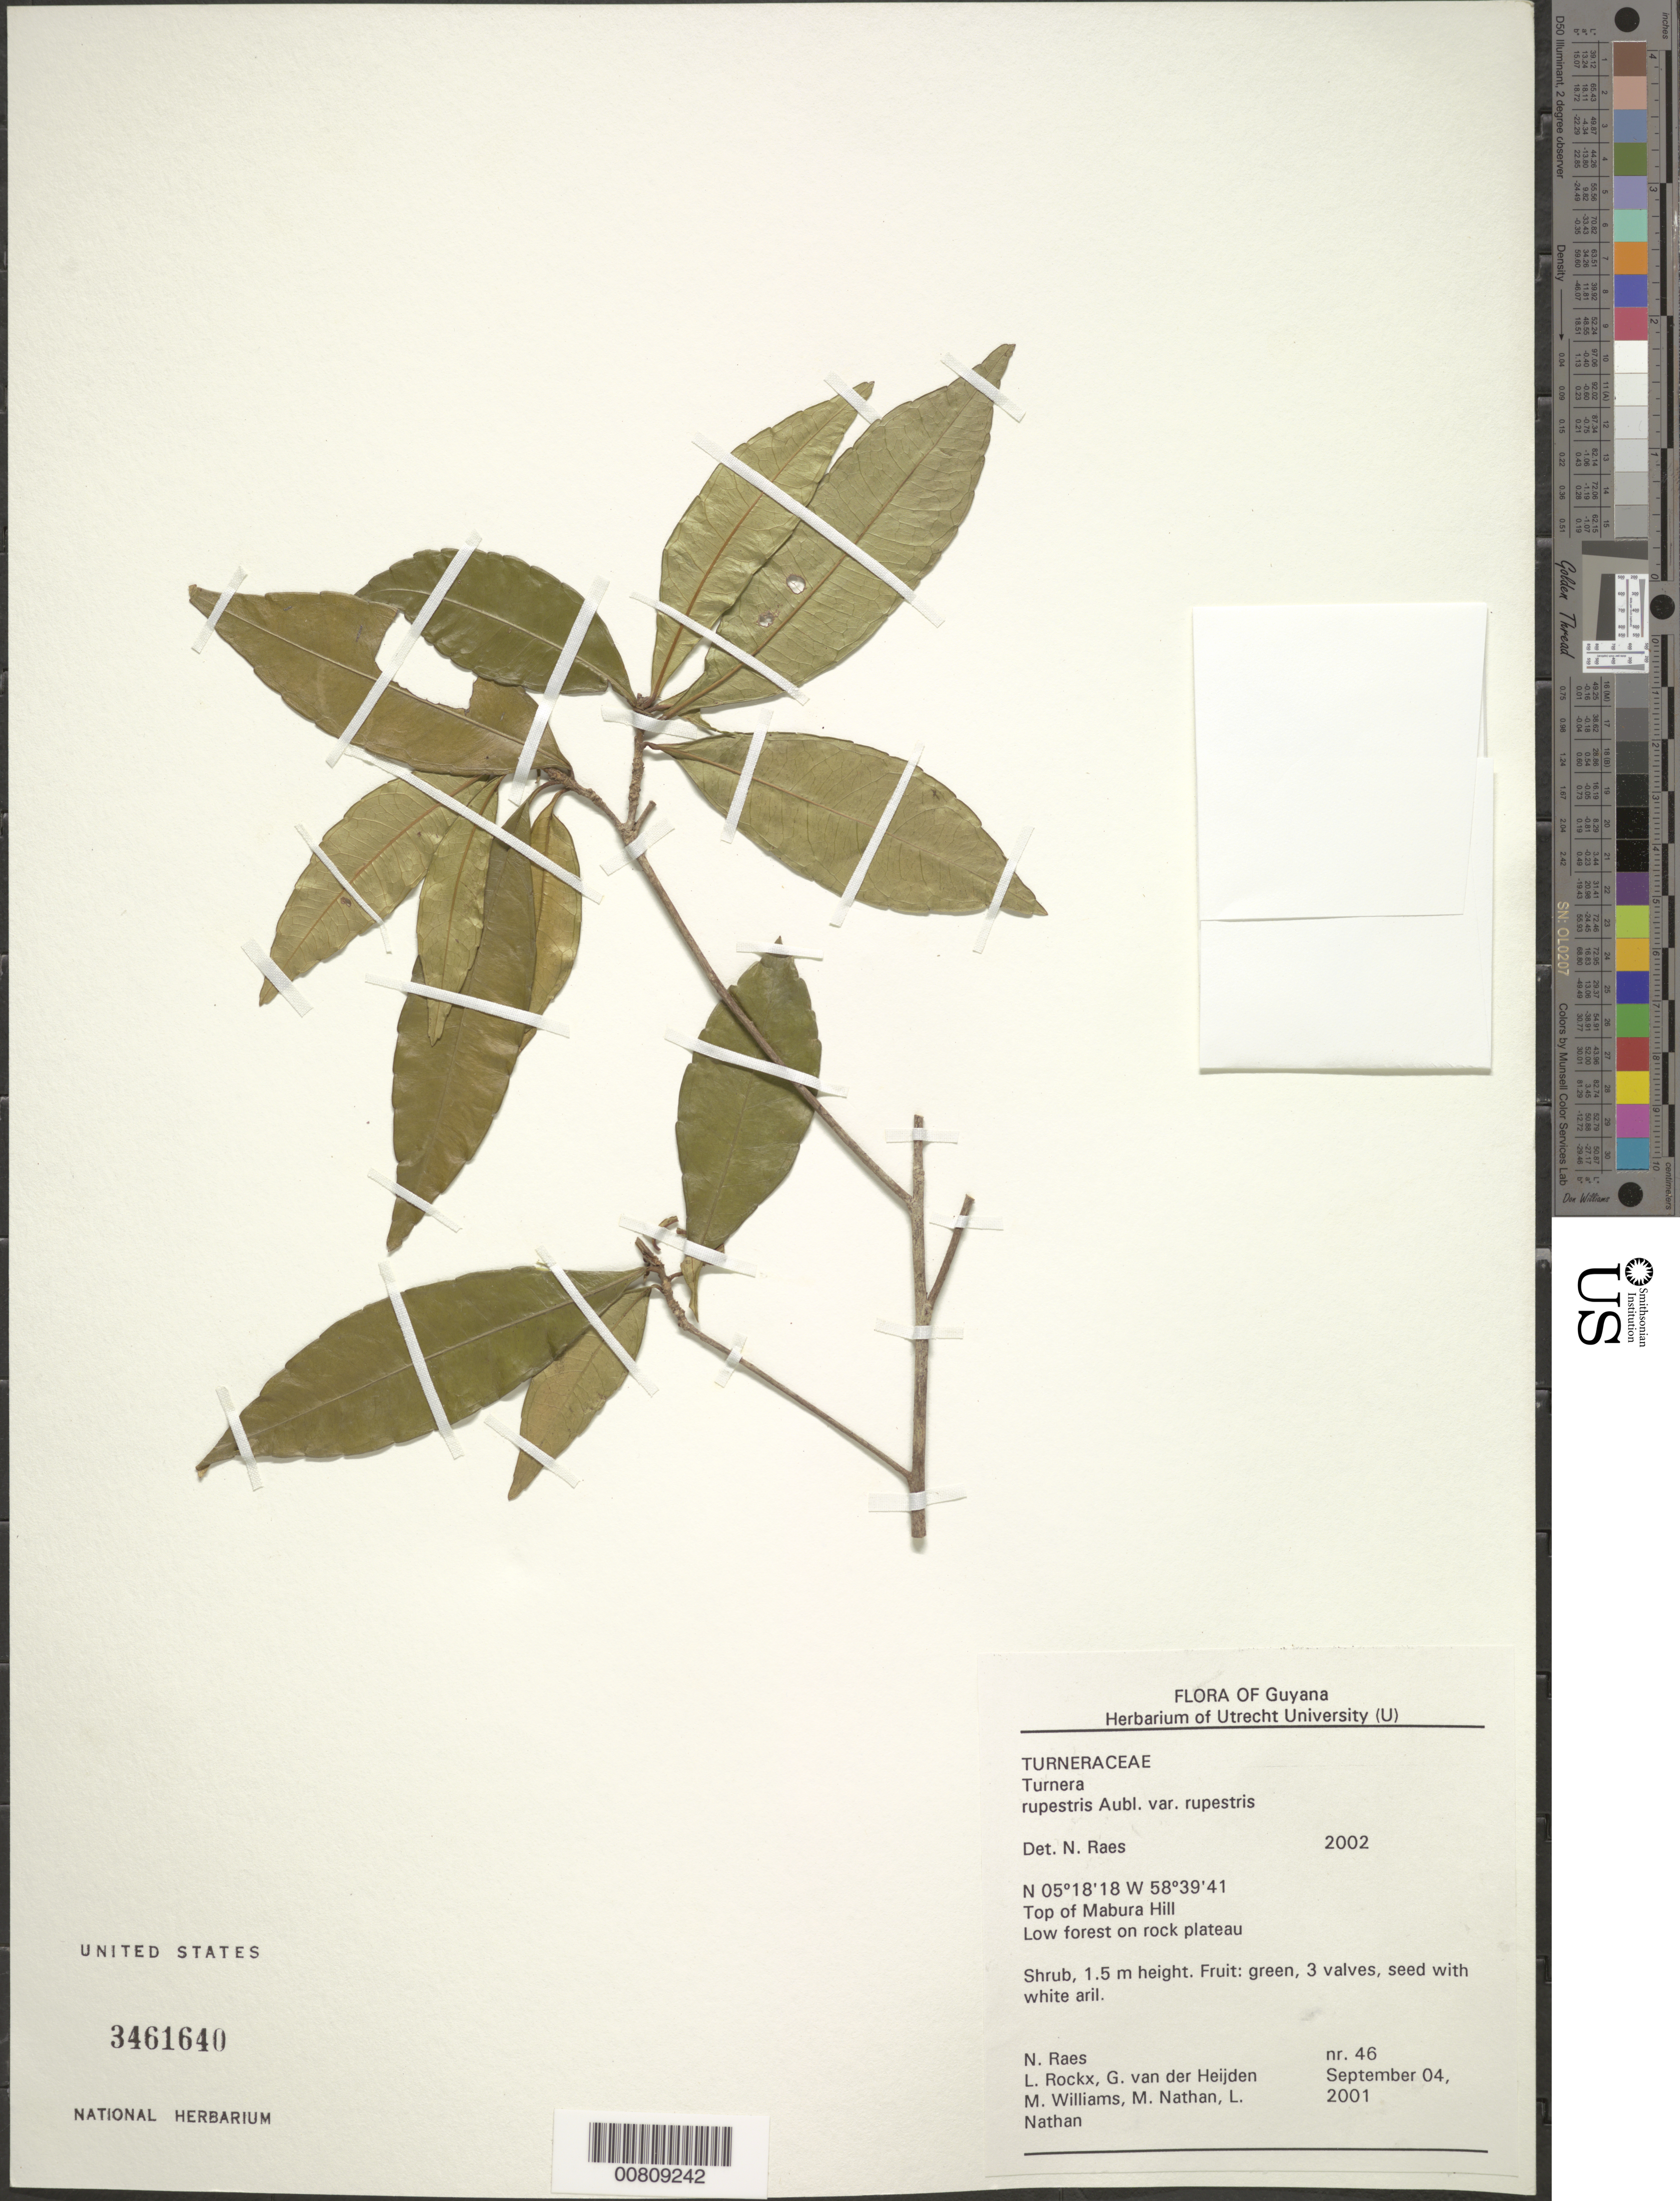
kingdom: Plantae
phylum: Tracheophyta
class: Magnoliopsida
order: Malpighiales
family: Turneraceae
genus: Turnera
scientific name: Turnera rupestris var. rupestris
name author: Aubl.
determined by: Raes, N.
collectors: N. Raes, L. Rockx, G. van der Heijden, M. Williams, M. Nathan & L. Nathan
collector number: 46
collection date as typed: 4-Sep-01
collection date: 2001-09-04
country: Guyana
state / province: U. Demerara-Berbice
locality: Mabura Hill, top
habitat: Low forest on rock plateau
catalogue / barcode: US 3461640